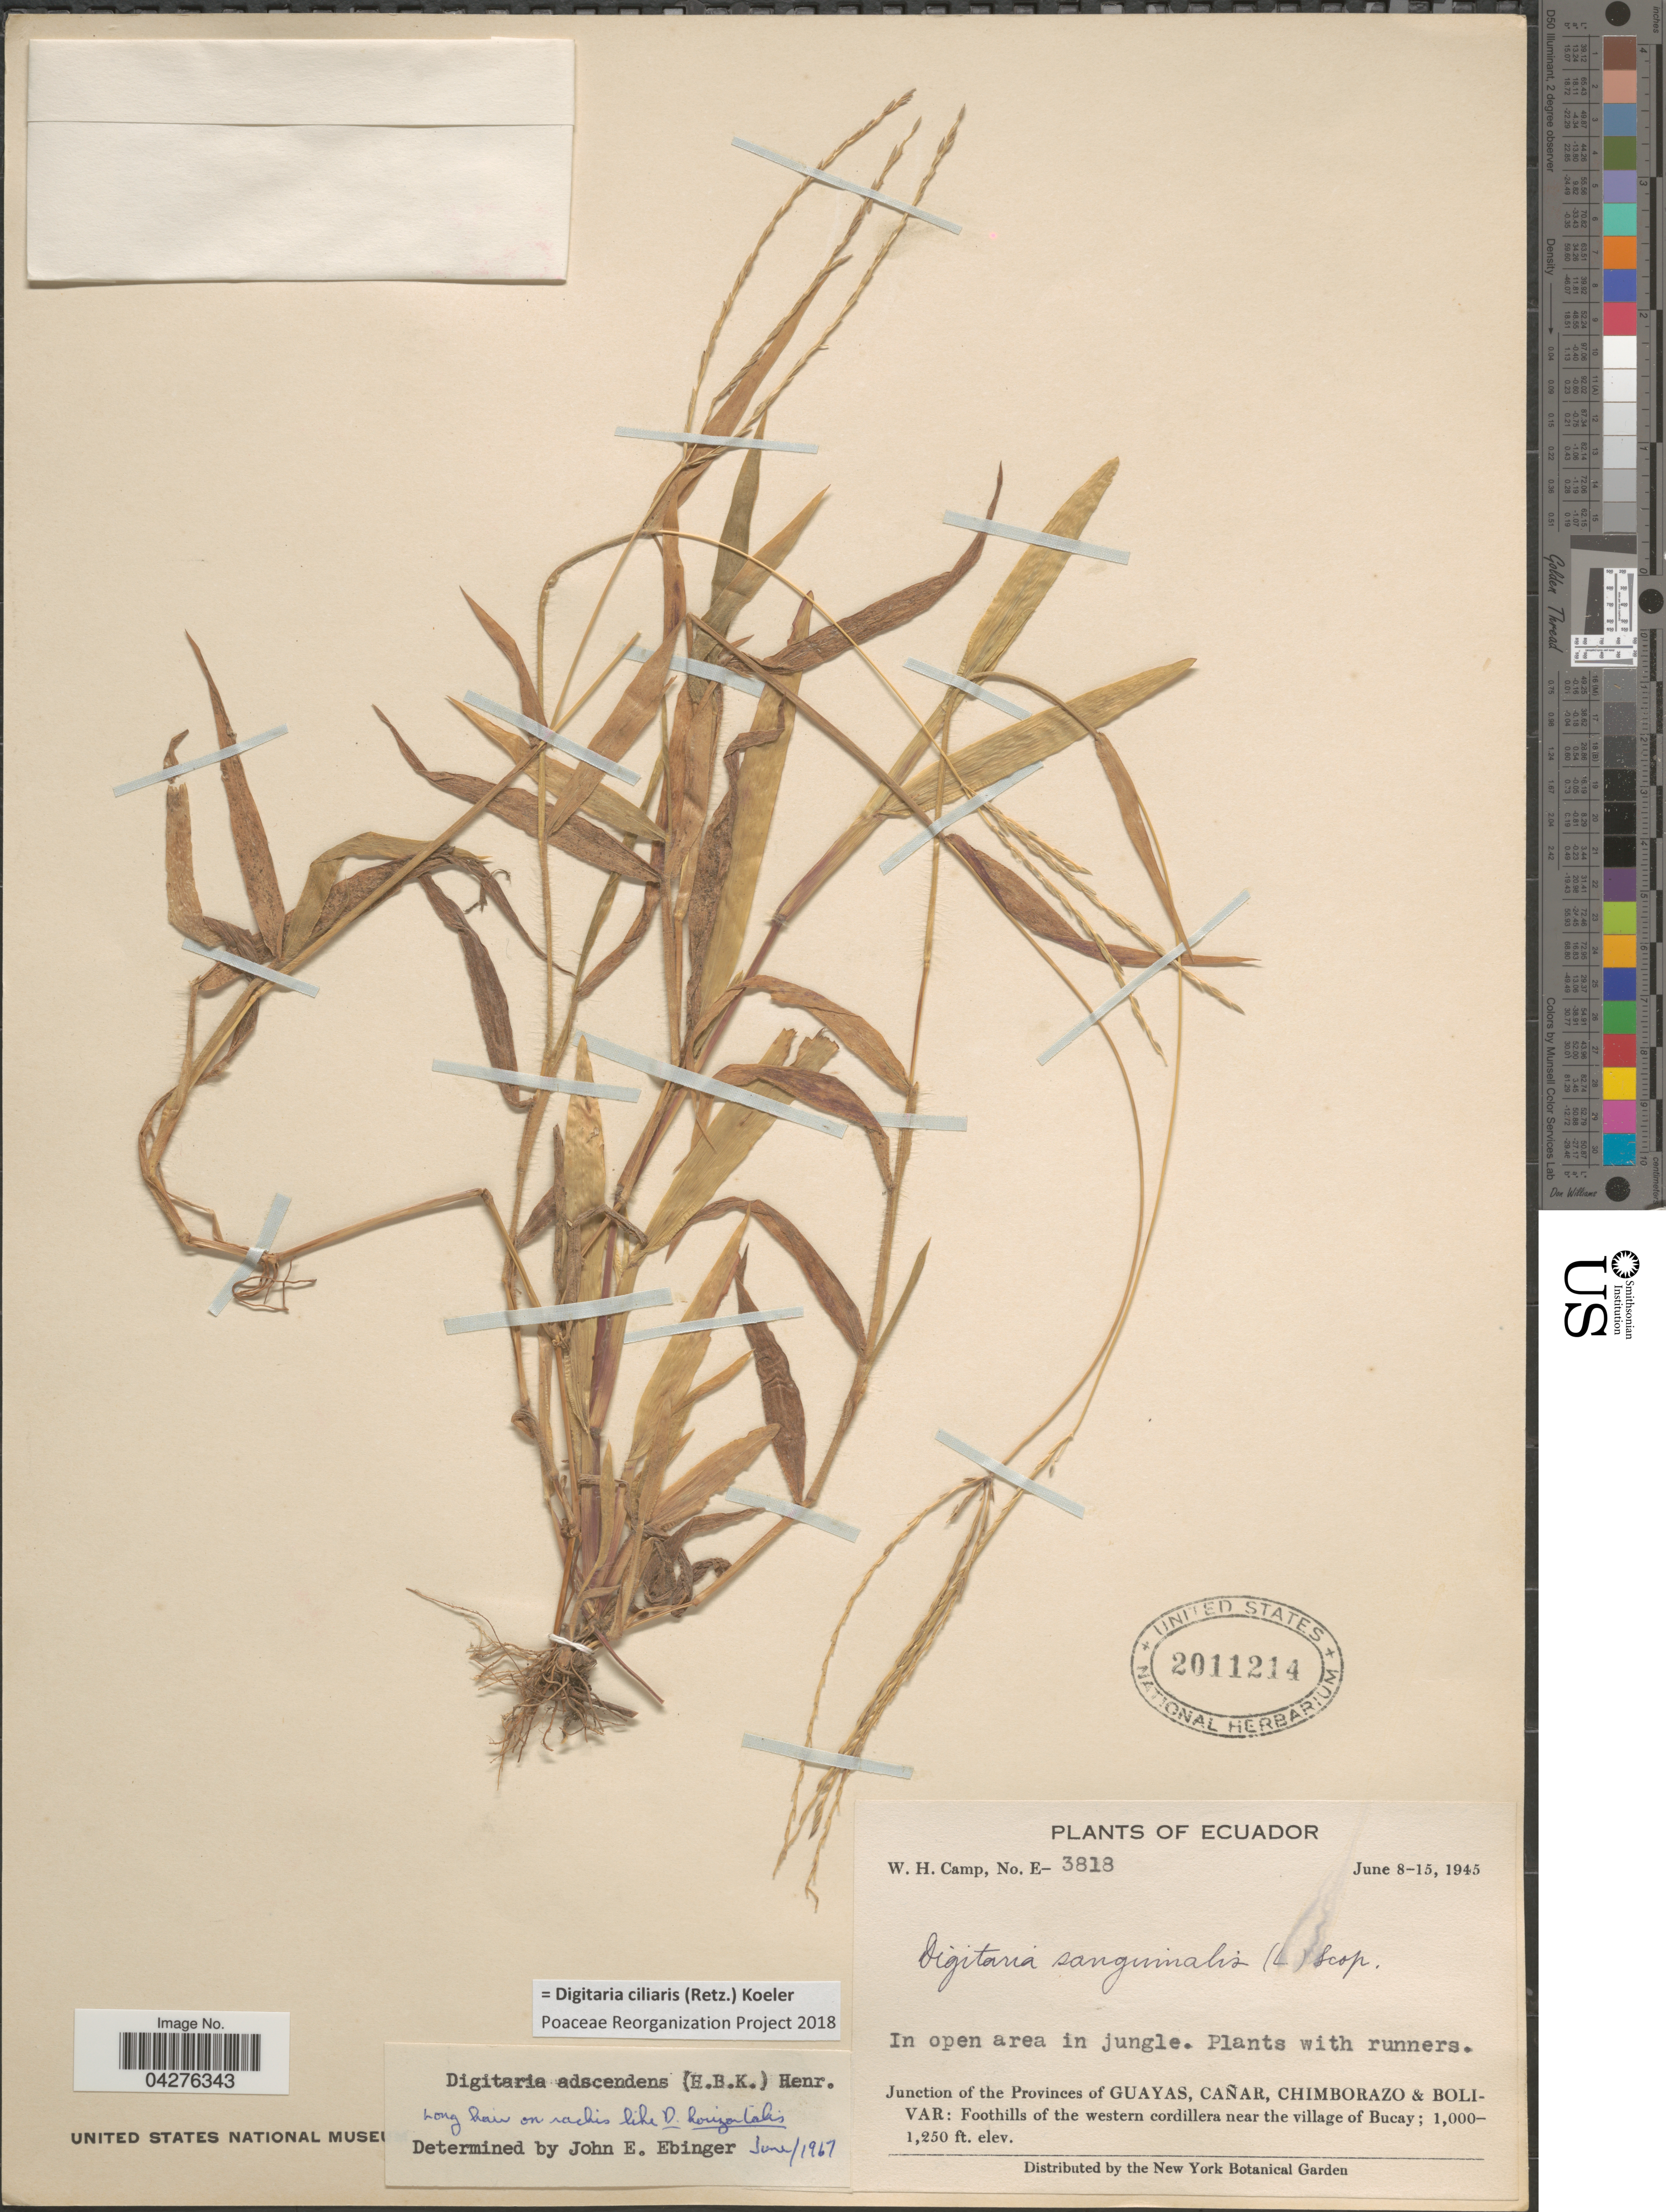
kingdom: Plantae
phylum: Tracheophyta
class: Liliopsida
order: Poales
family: Poaceae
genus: Digitaria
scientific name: Digitaria ciliaris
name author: (Retz.) Koeler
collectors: W. H. Camp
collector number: E3818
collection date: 1945-06-08/1945-06-15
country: Ecuador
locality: Junction of the Provinces of Guayas, Cañar, Chimborazo & Bolivar: Foothills of the western cordillera near the village of Bucay.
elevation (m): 305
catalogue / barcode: US 2011214